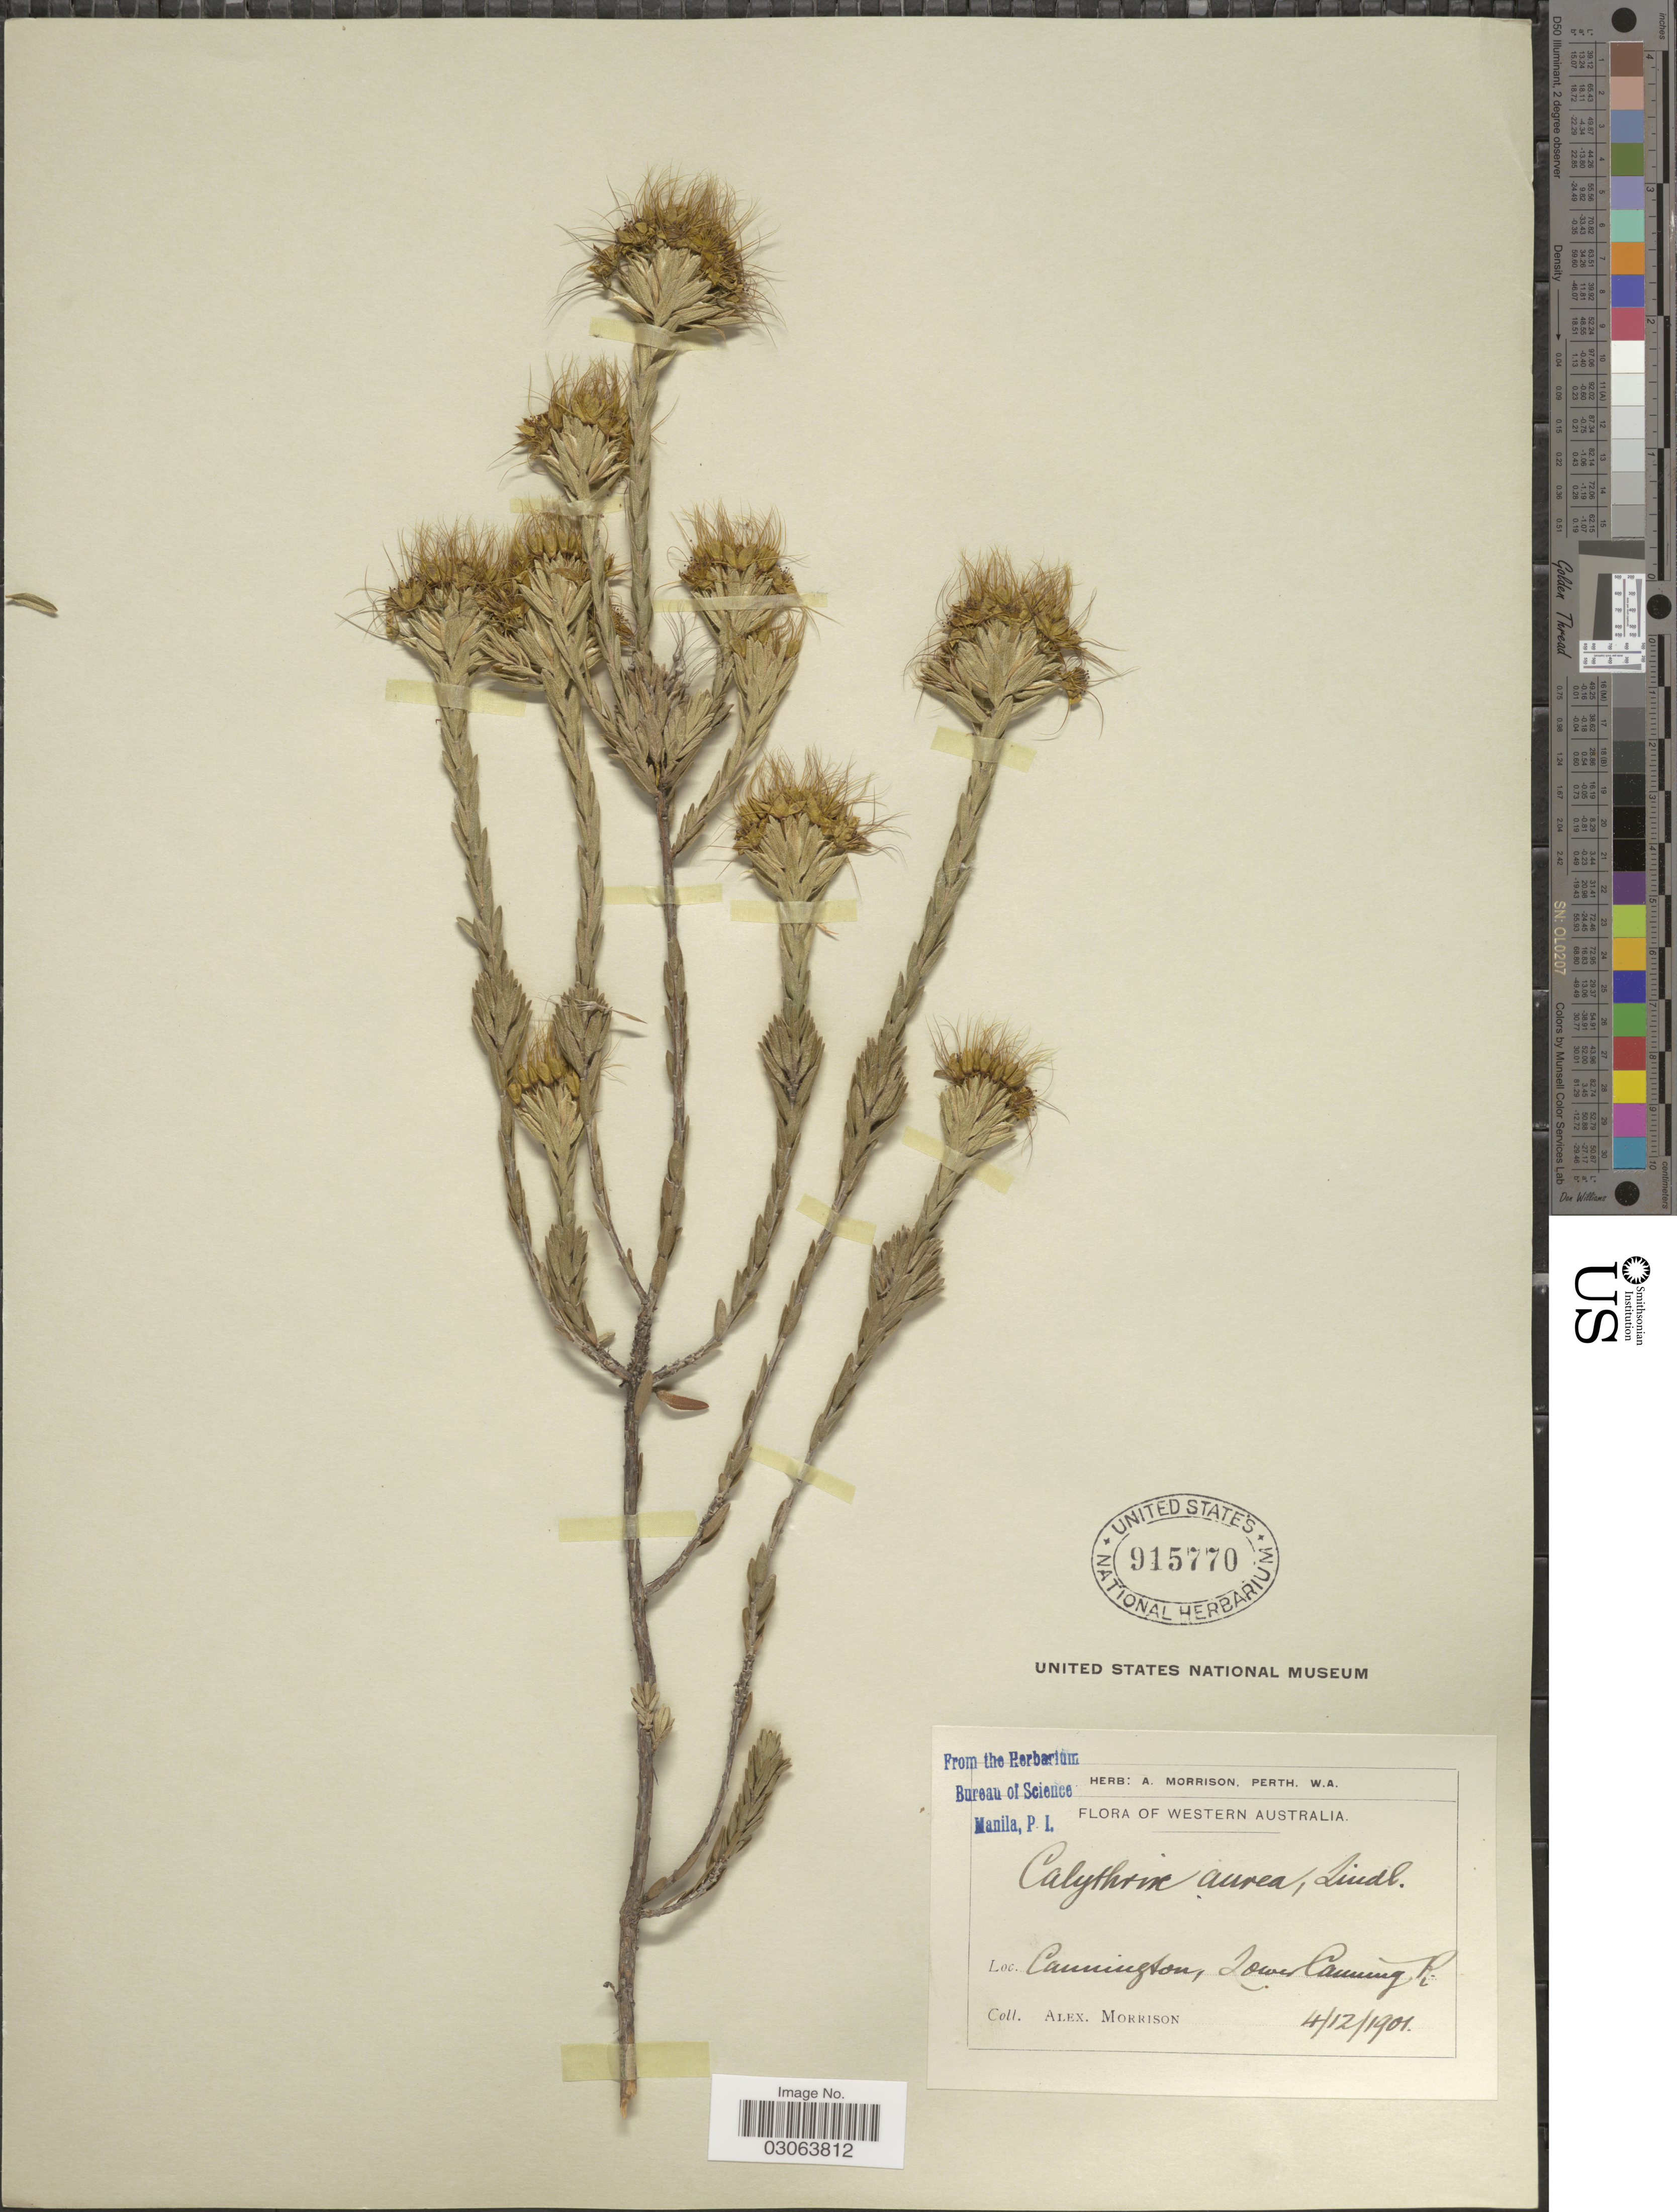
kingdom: Plantae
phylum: Tracheophyta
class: Magnoliopsida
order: Myrtales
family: Myrtaceae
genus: Calytrix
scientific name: Calytrix aurea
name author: Lindl.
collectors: A. Morrison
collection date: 1901-12-04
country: Australia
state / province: Western Australia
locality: Cannington, Lower Canning R.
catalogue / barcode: US 915770